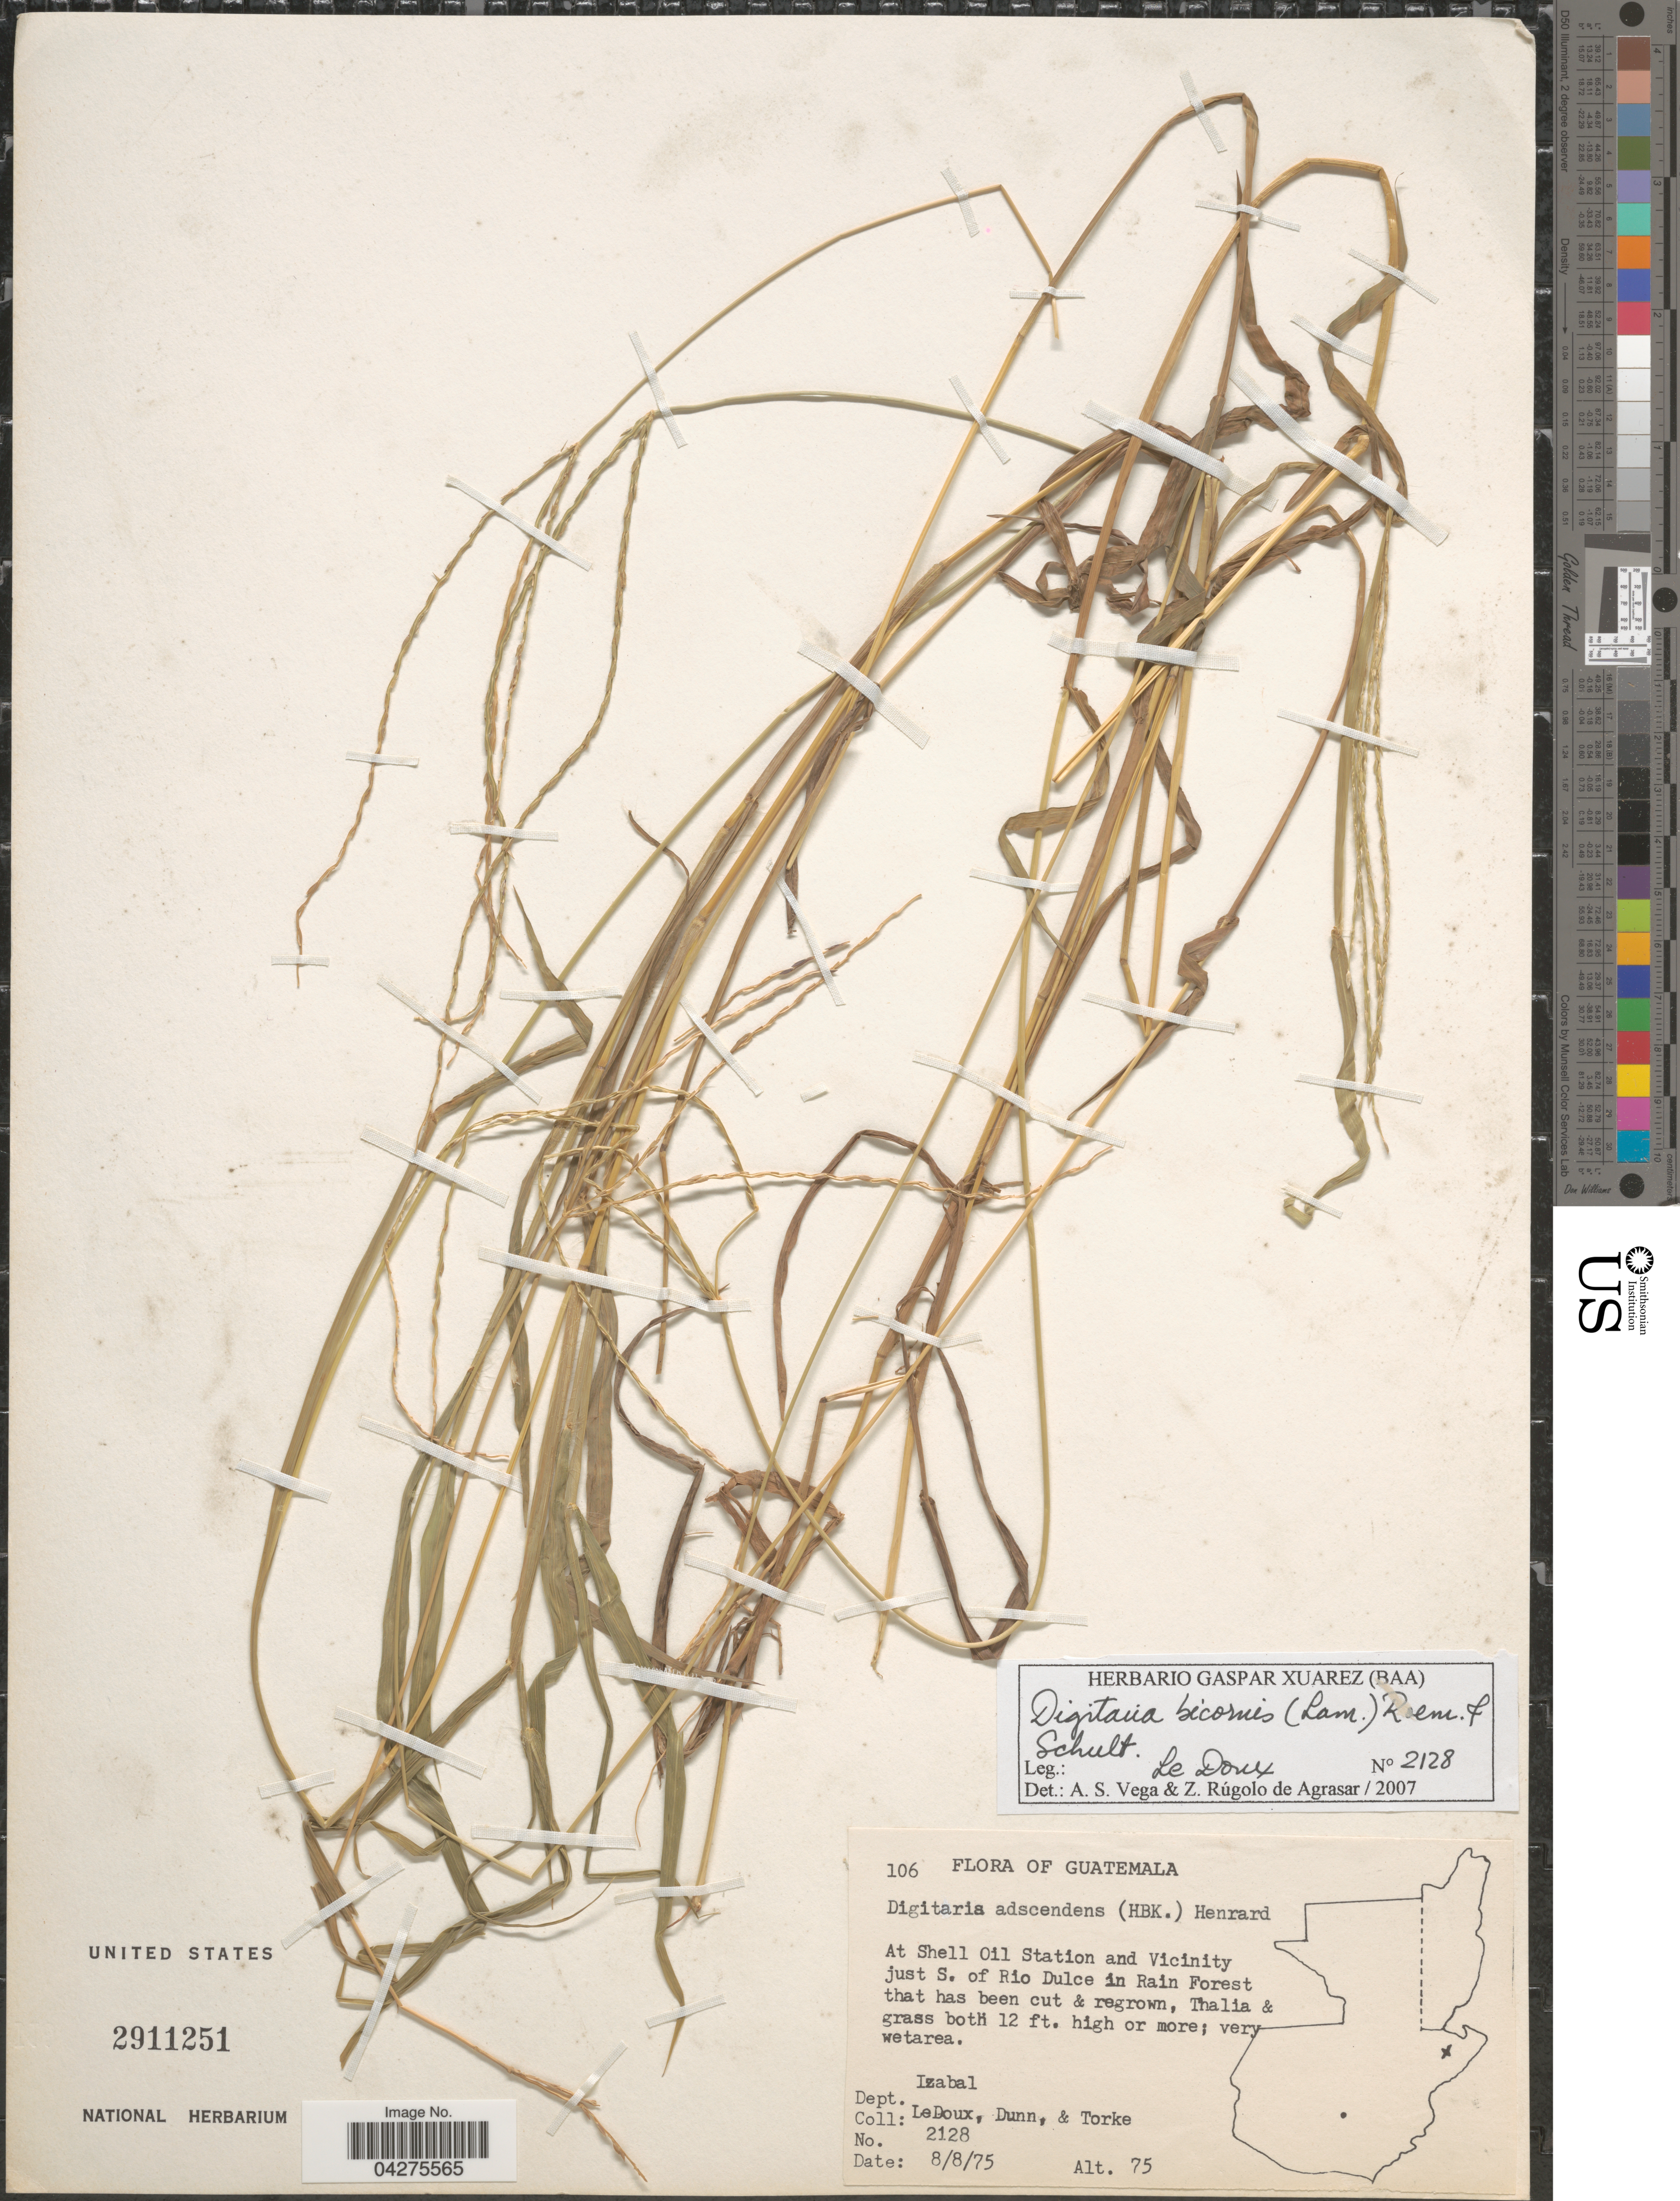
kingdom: Plantae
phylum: Tracheophyta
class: Liliopsida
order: Poales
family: Poaceae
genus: Digitaria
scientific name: Digitaria bicornis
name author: (Lam.) Roem. & Schult.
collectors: -. Ledoux, Dunn, -- & Torke, --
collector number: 2128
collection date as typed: Transcribed d/m/y: 8/8/75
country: Guatemala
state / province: Izabal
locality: At Shell Oil Station and Vicinity just S. of Rio Dulce in Rain Forest. Dept. Izabal.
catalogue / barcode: US 2911251